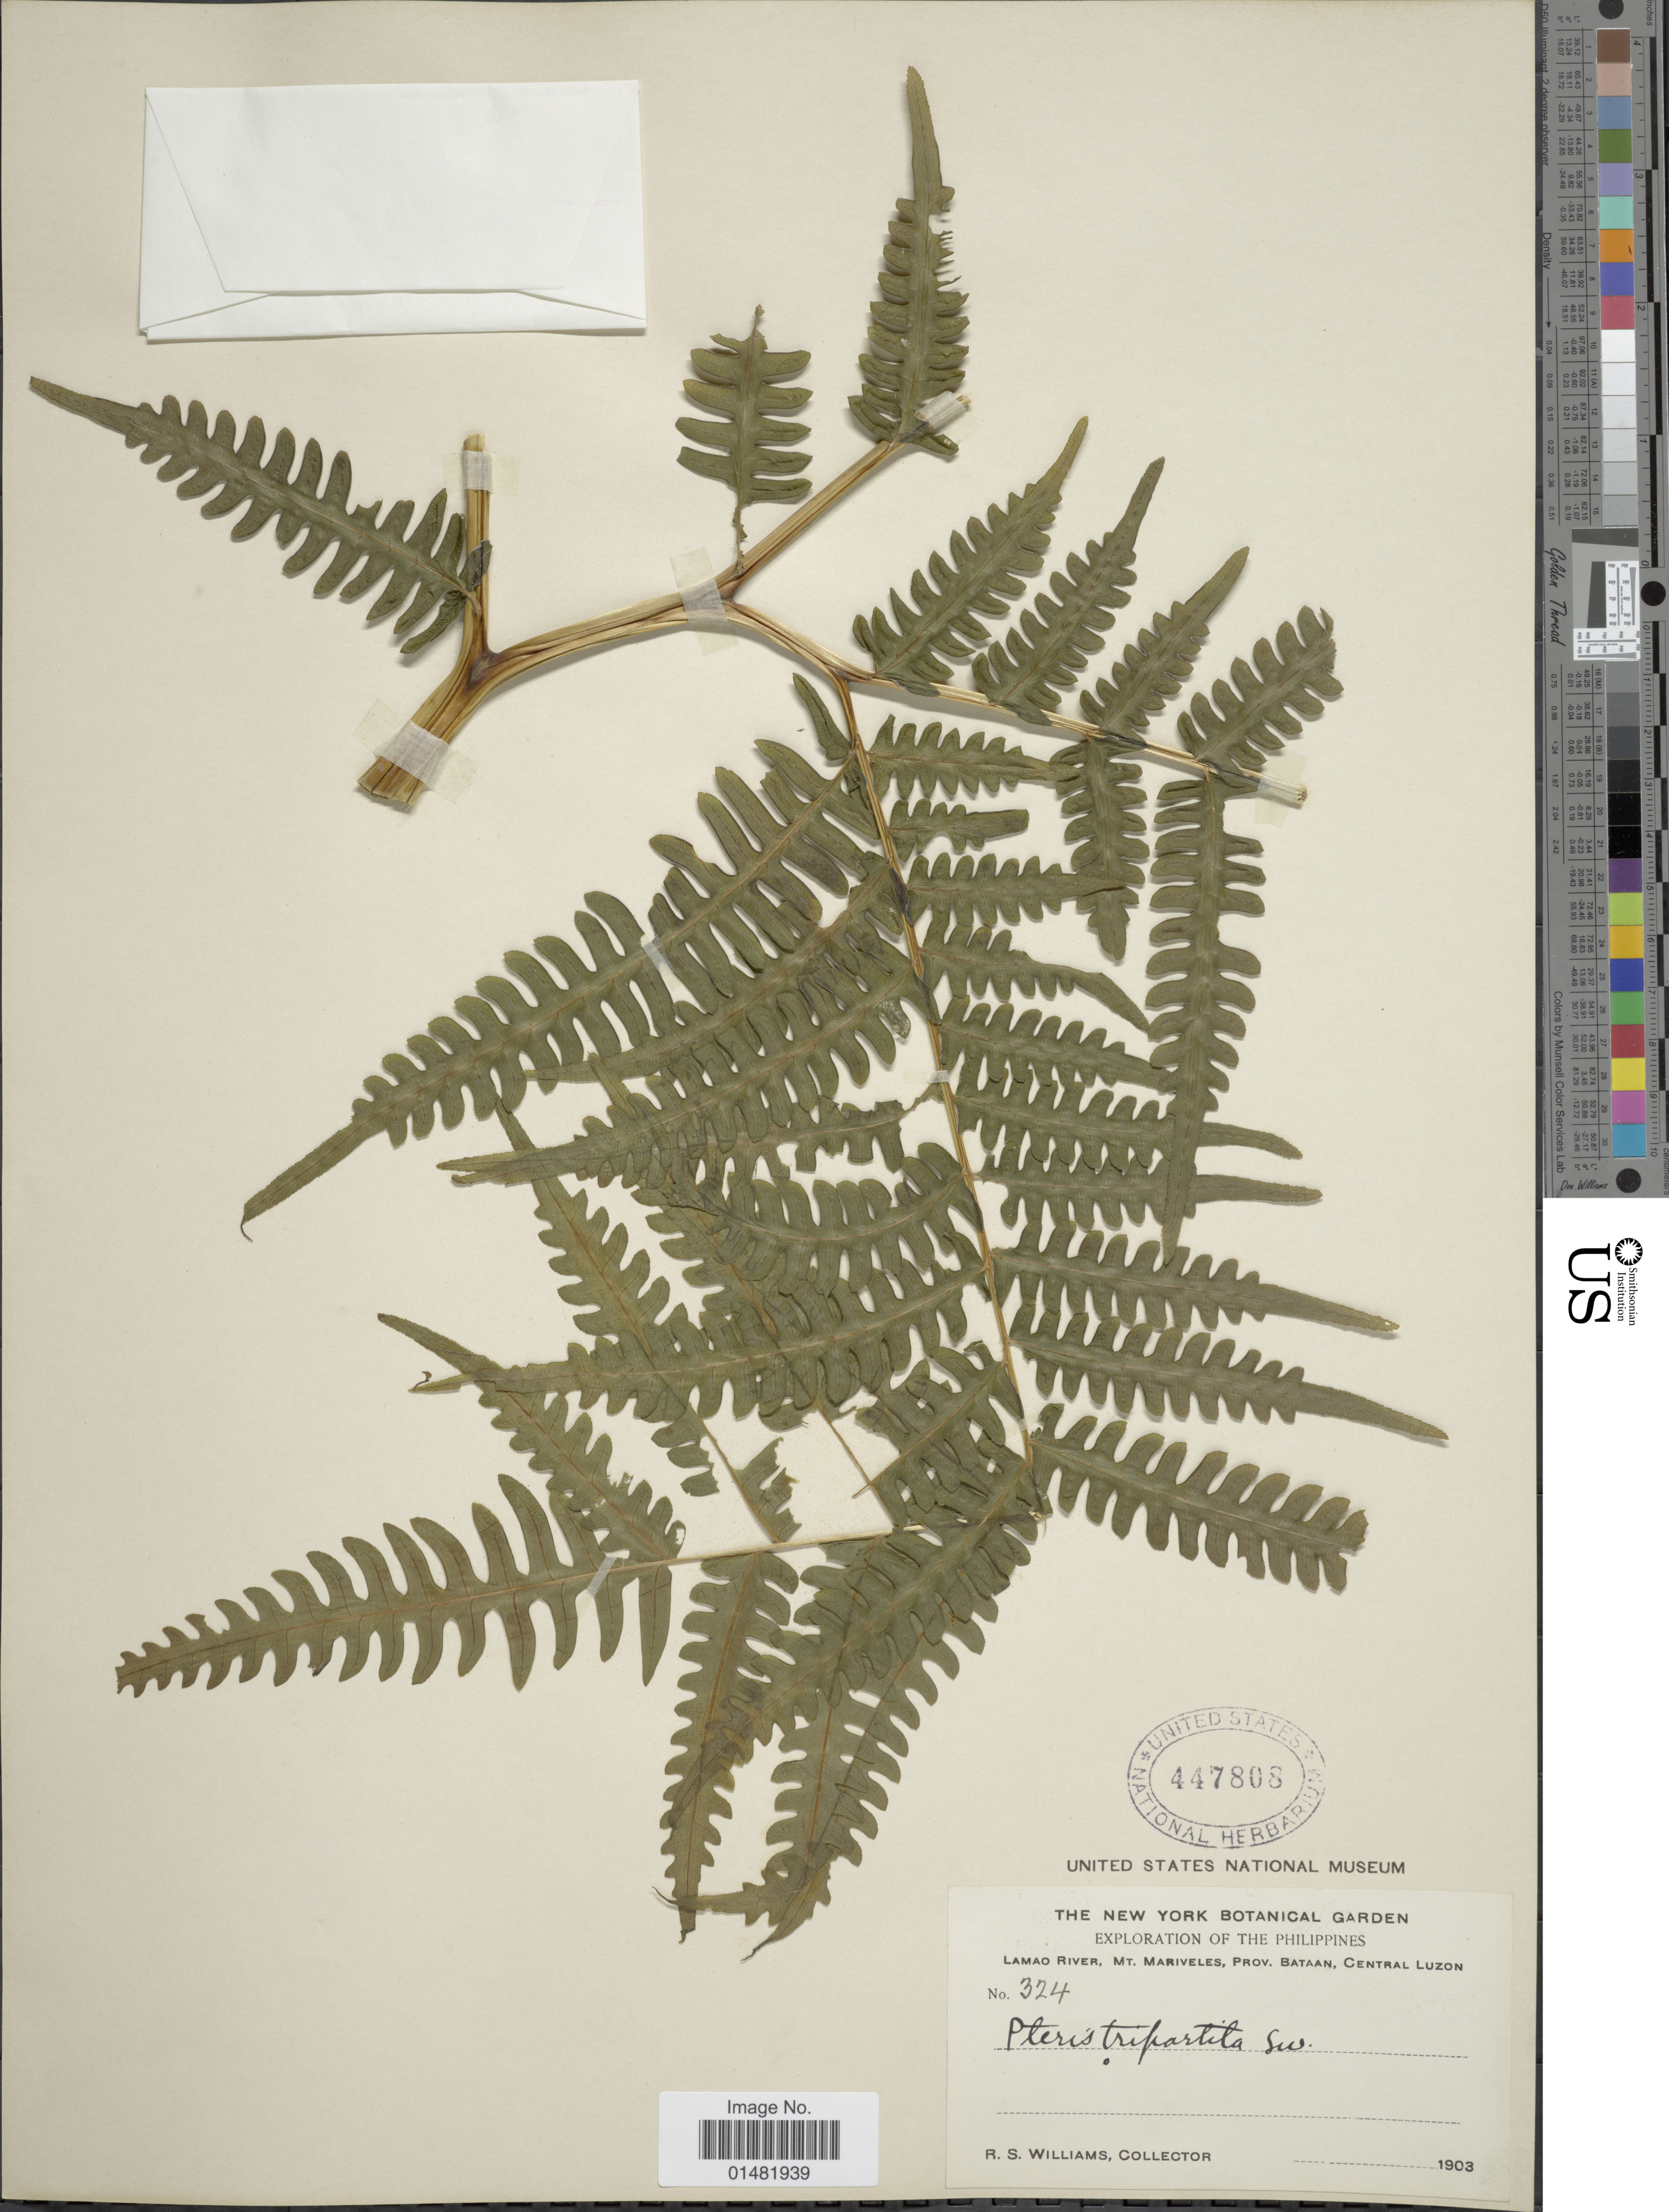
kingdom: Plantae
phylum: Tracheophyta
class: Polypodiopsida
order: Polypodiales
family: Pteridaceae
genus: Pteris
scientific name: Pteris tripartita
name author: Sw.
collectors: R. S. Williams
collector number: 324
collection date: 1903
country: Philippines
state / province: Central Luzon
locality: Lamao River, Mt. Mariveles, Prov. Bataan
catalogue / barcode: US 447808